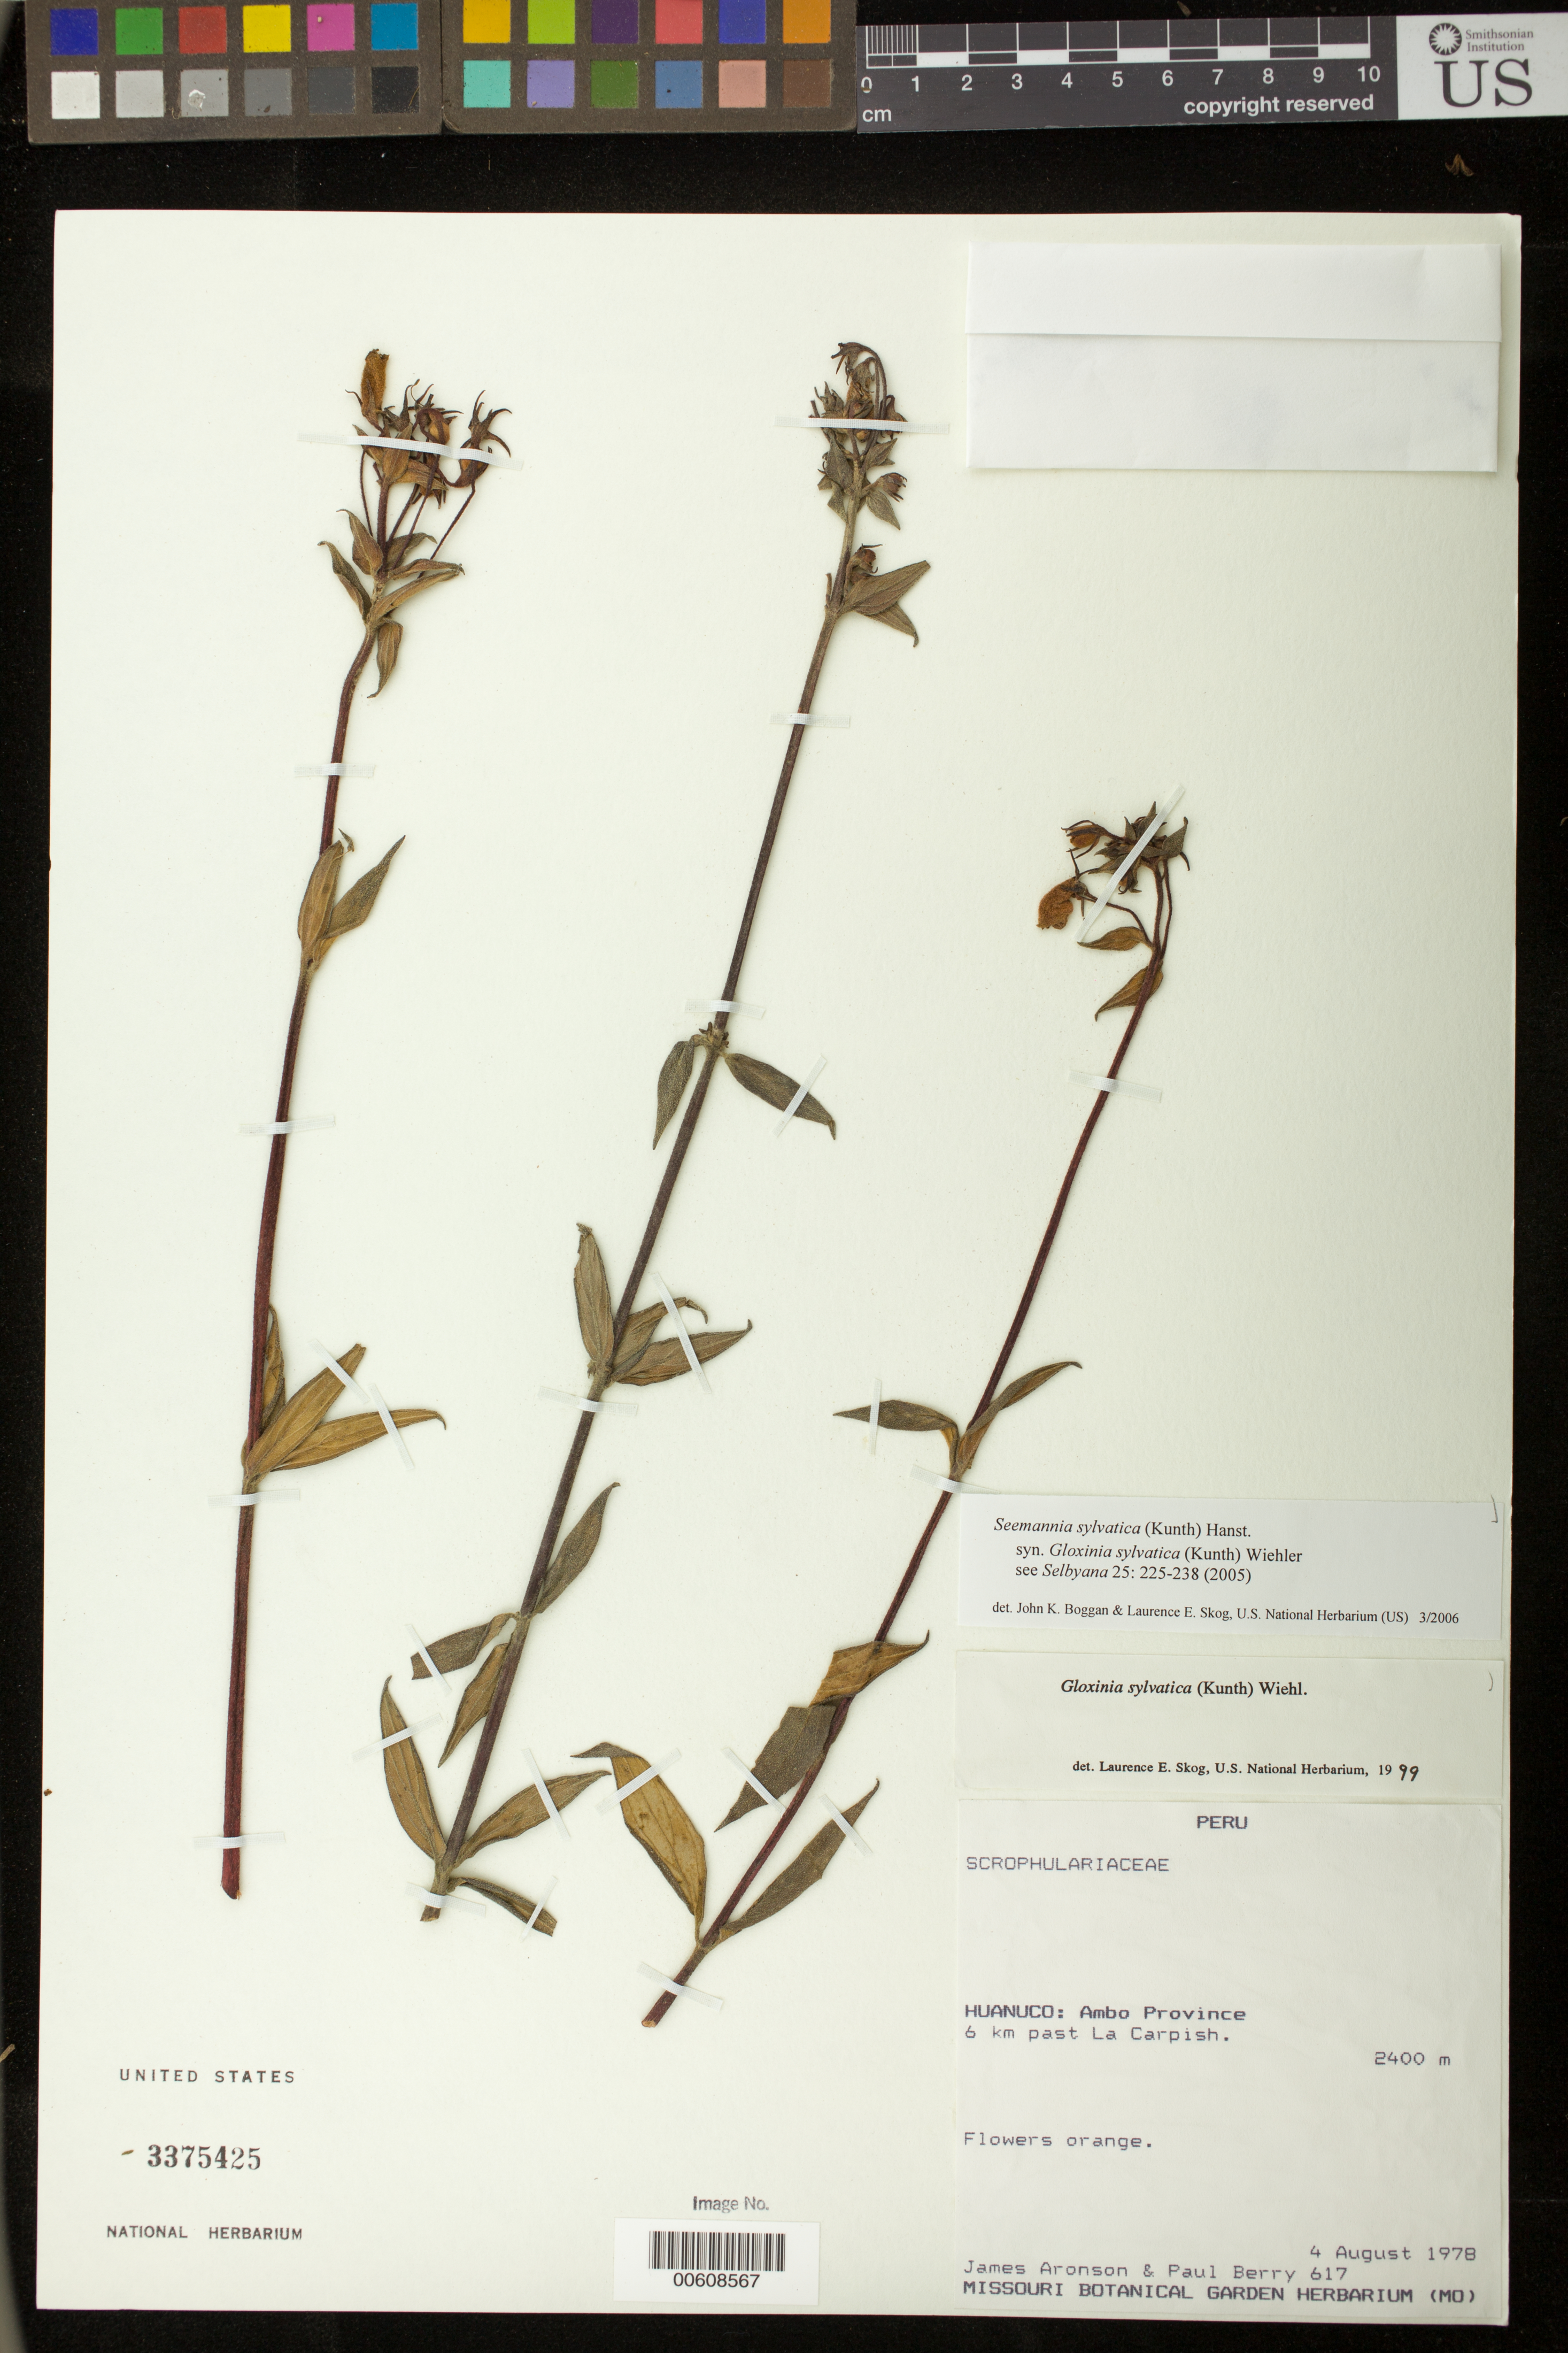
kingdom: Plantae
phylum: Tracheophyta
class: Magnoliopsida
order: Lamiales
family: Gesneriaceae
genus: Seemannia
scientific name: Seemannia sylvatica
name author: (Kunth) Hanst.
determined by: Boggan, J. K.; Skog, L. E.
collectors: J. Aronson & P. Berry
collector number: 617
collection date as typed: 04 Aug 1978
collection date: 1978-08-04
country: Peru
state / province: Huánuco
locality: Prov. Ambo; 6 km past La Carpish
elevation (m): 2400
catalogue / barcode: US 3375425